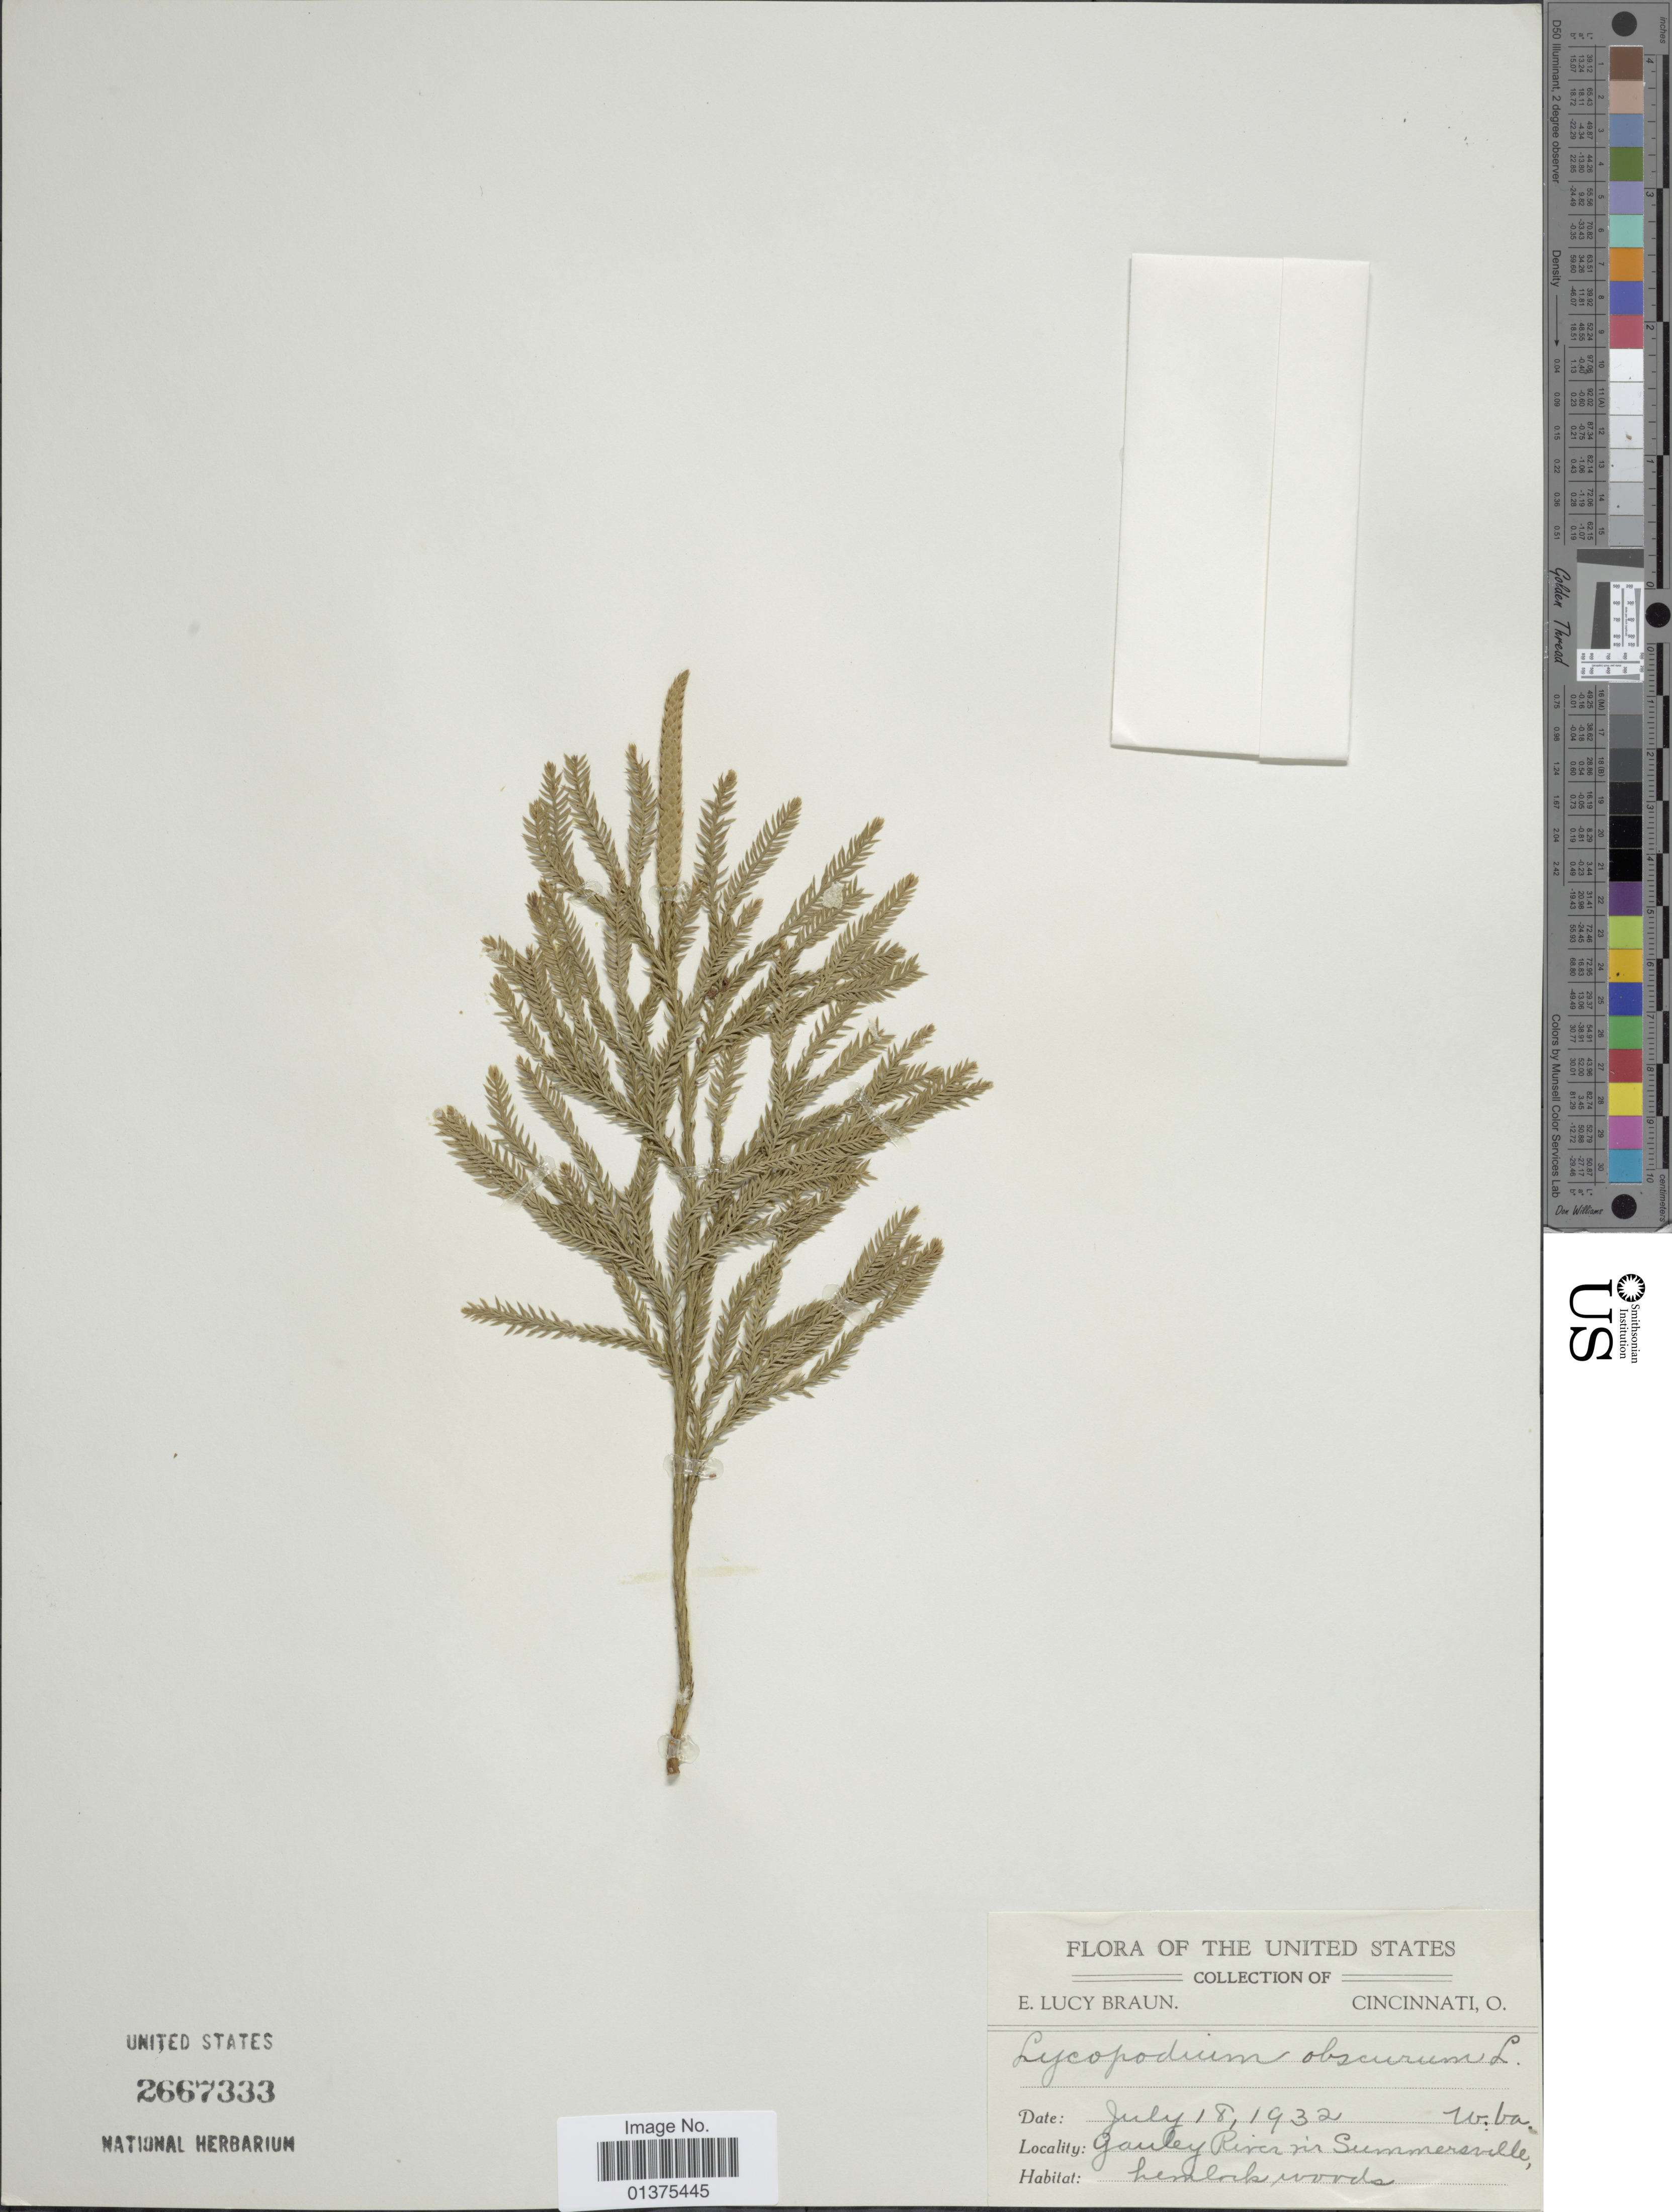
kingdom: Plantae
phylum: Tracheophyta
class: Lycopodiopsida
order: Lycopodiales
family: Lycopodiaceae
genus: Dendrolycopodium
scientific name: Dendrolycopodium obscurum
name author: (L.) A. Haines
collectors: E. L. Braun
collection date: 1932-07-18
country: United States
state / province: West Virginia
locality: Gauley River in Summersville.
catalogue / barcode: US 2667333